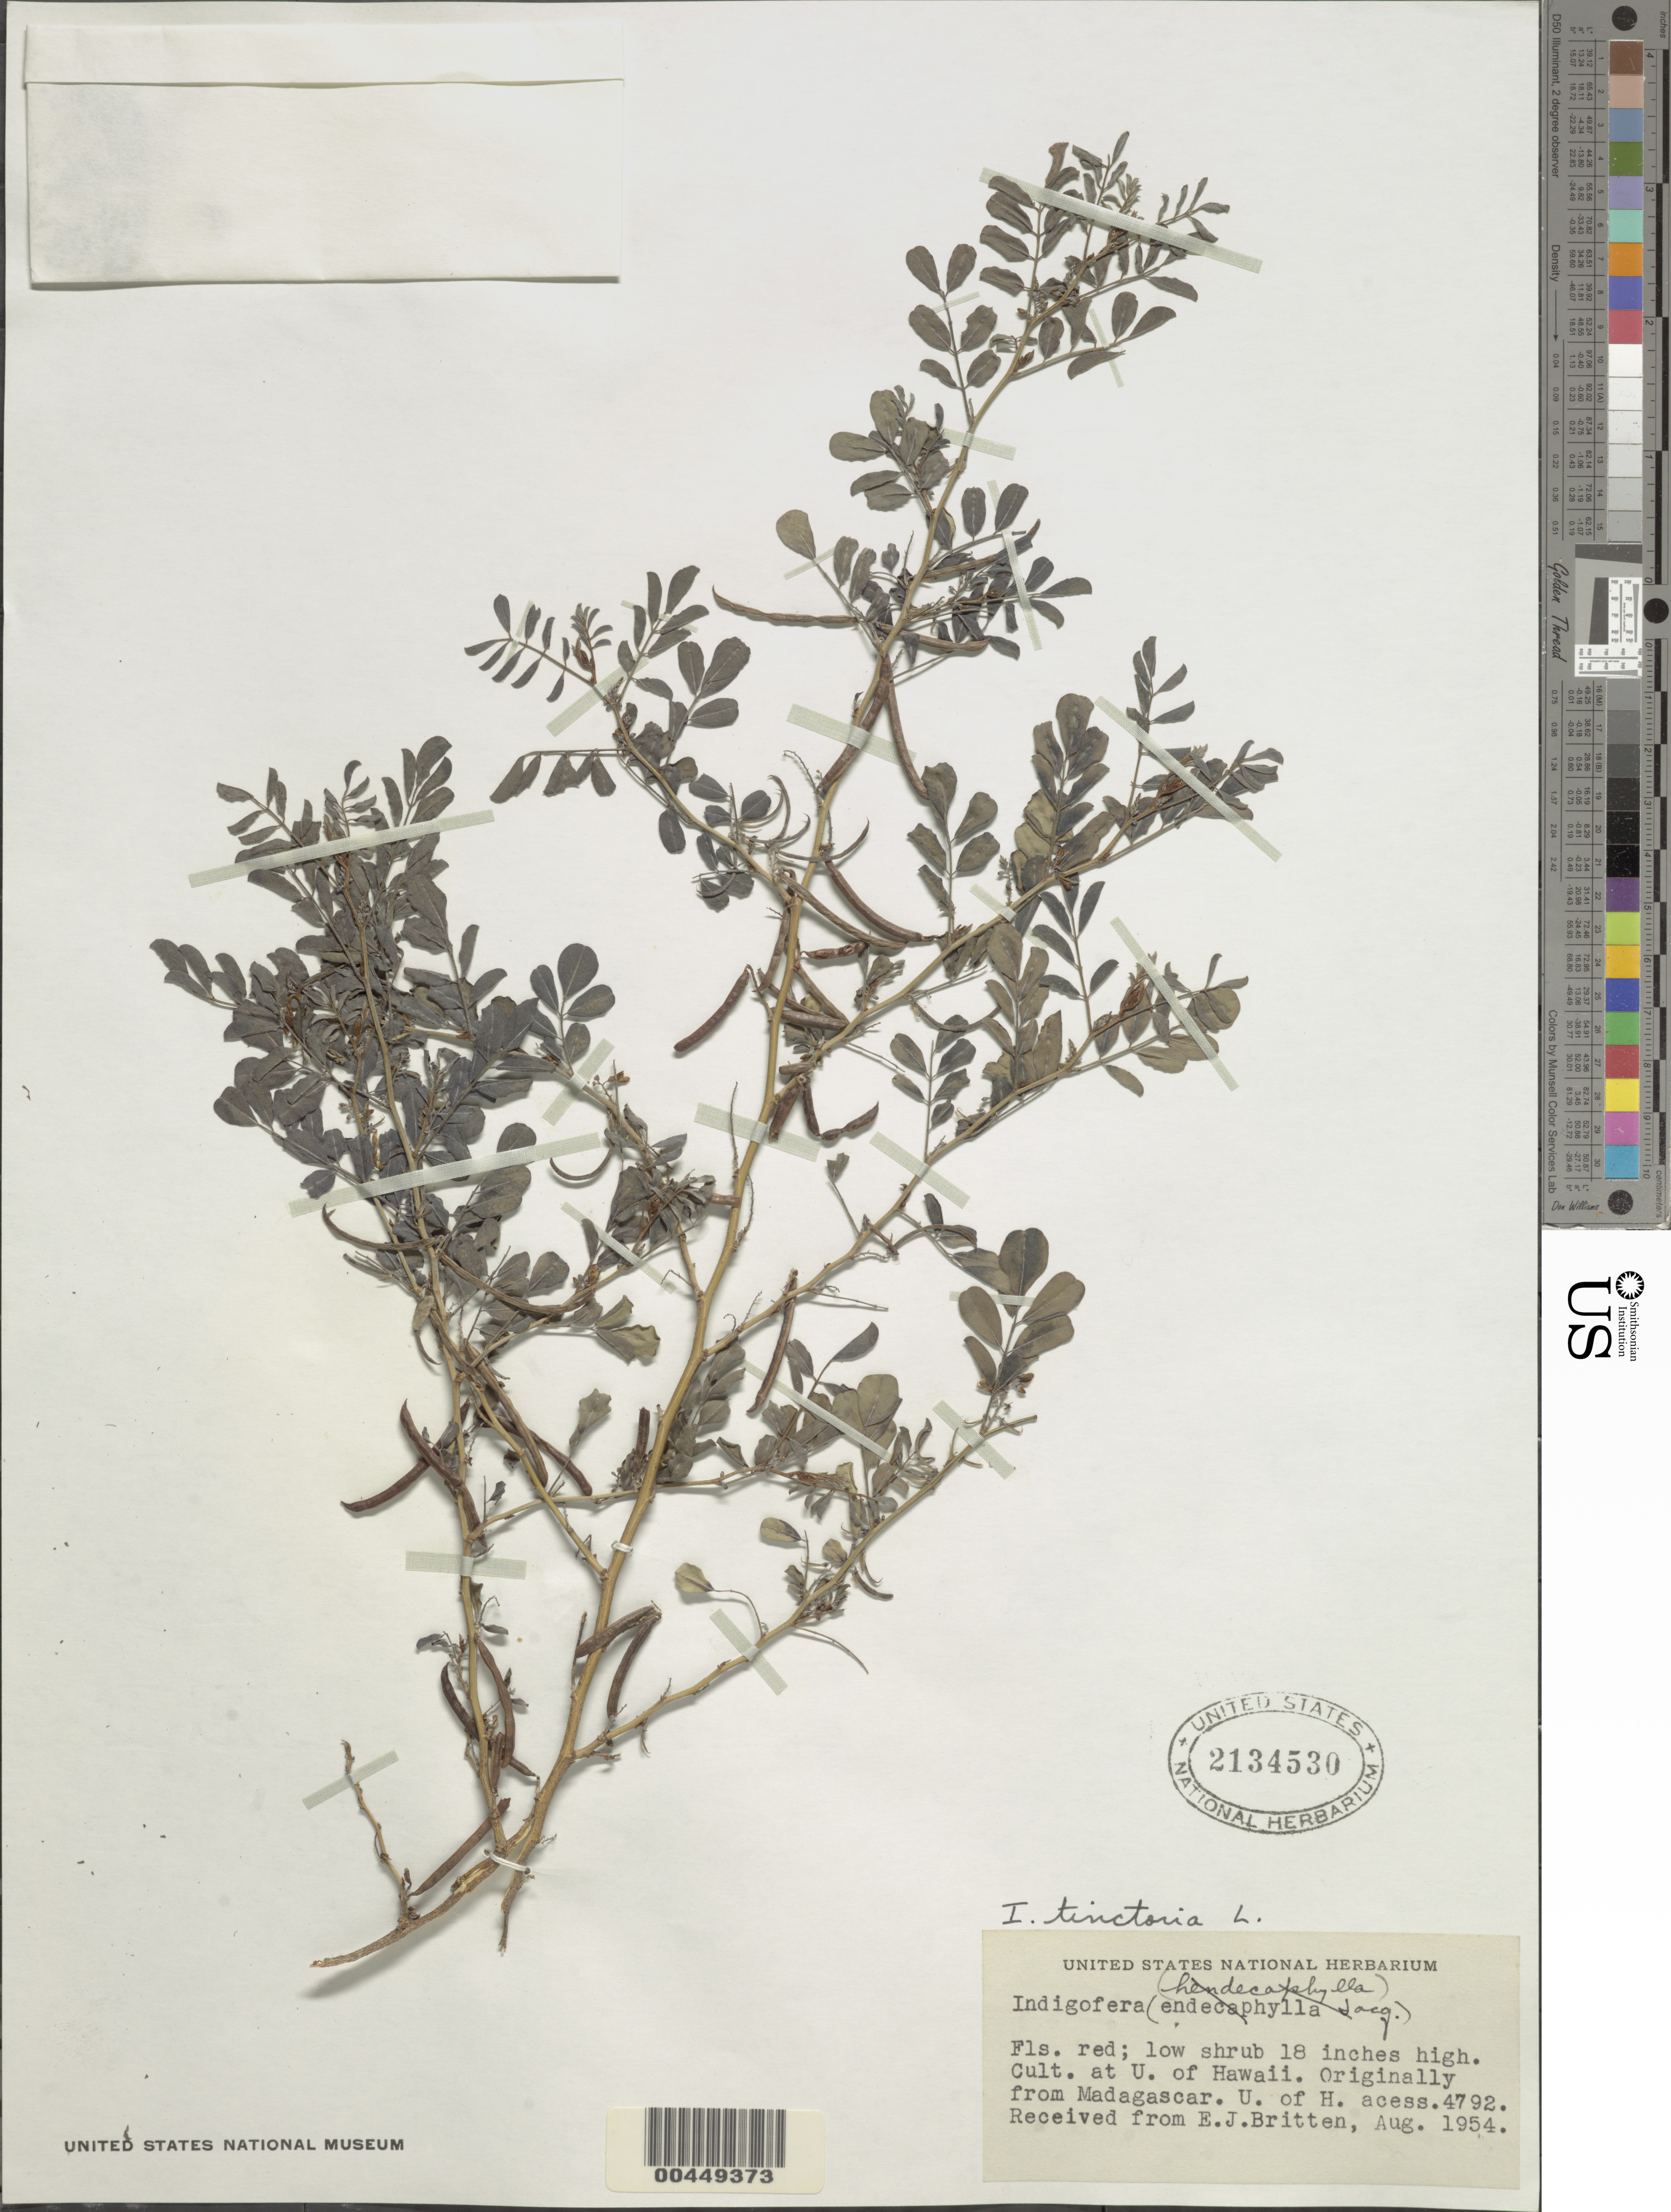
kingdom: Plantae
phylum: Tracheophyta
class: Magnoliopsida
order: Fabales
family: Fabaceae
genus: Indigofera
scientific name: Indigofera tinctoria sensu Naves non L.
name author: Naves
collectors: E. Britten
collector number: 4792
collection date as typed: Aug 1954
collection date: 1954-08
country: United States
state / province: Hawaii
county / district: Hawaii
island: Hawaii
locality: University of Hawaii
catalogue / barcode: US 2134530